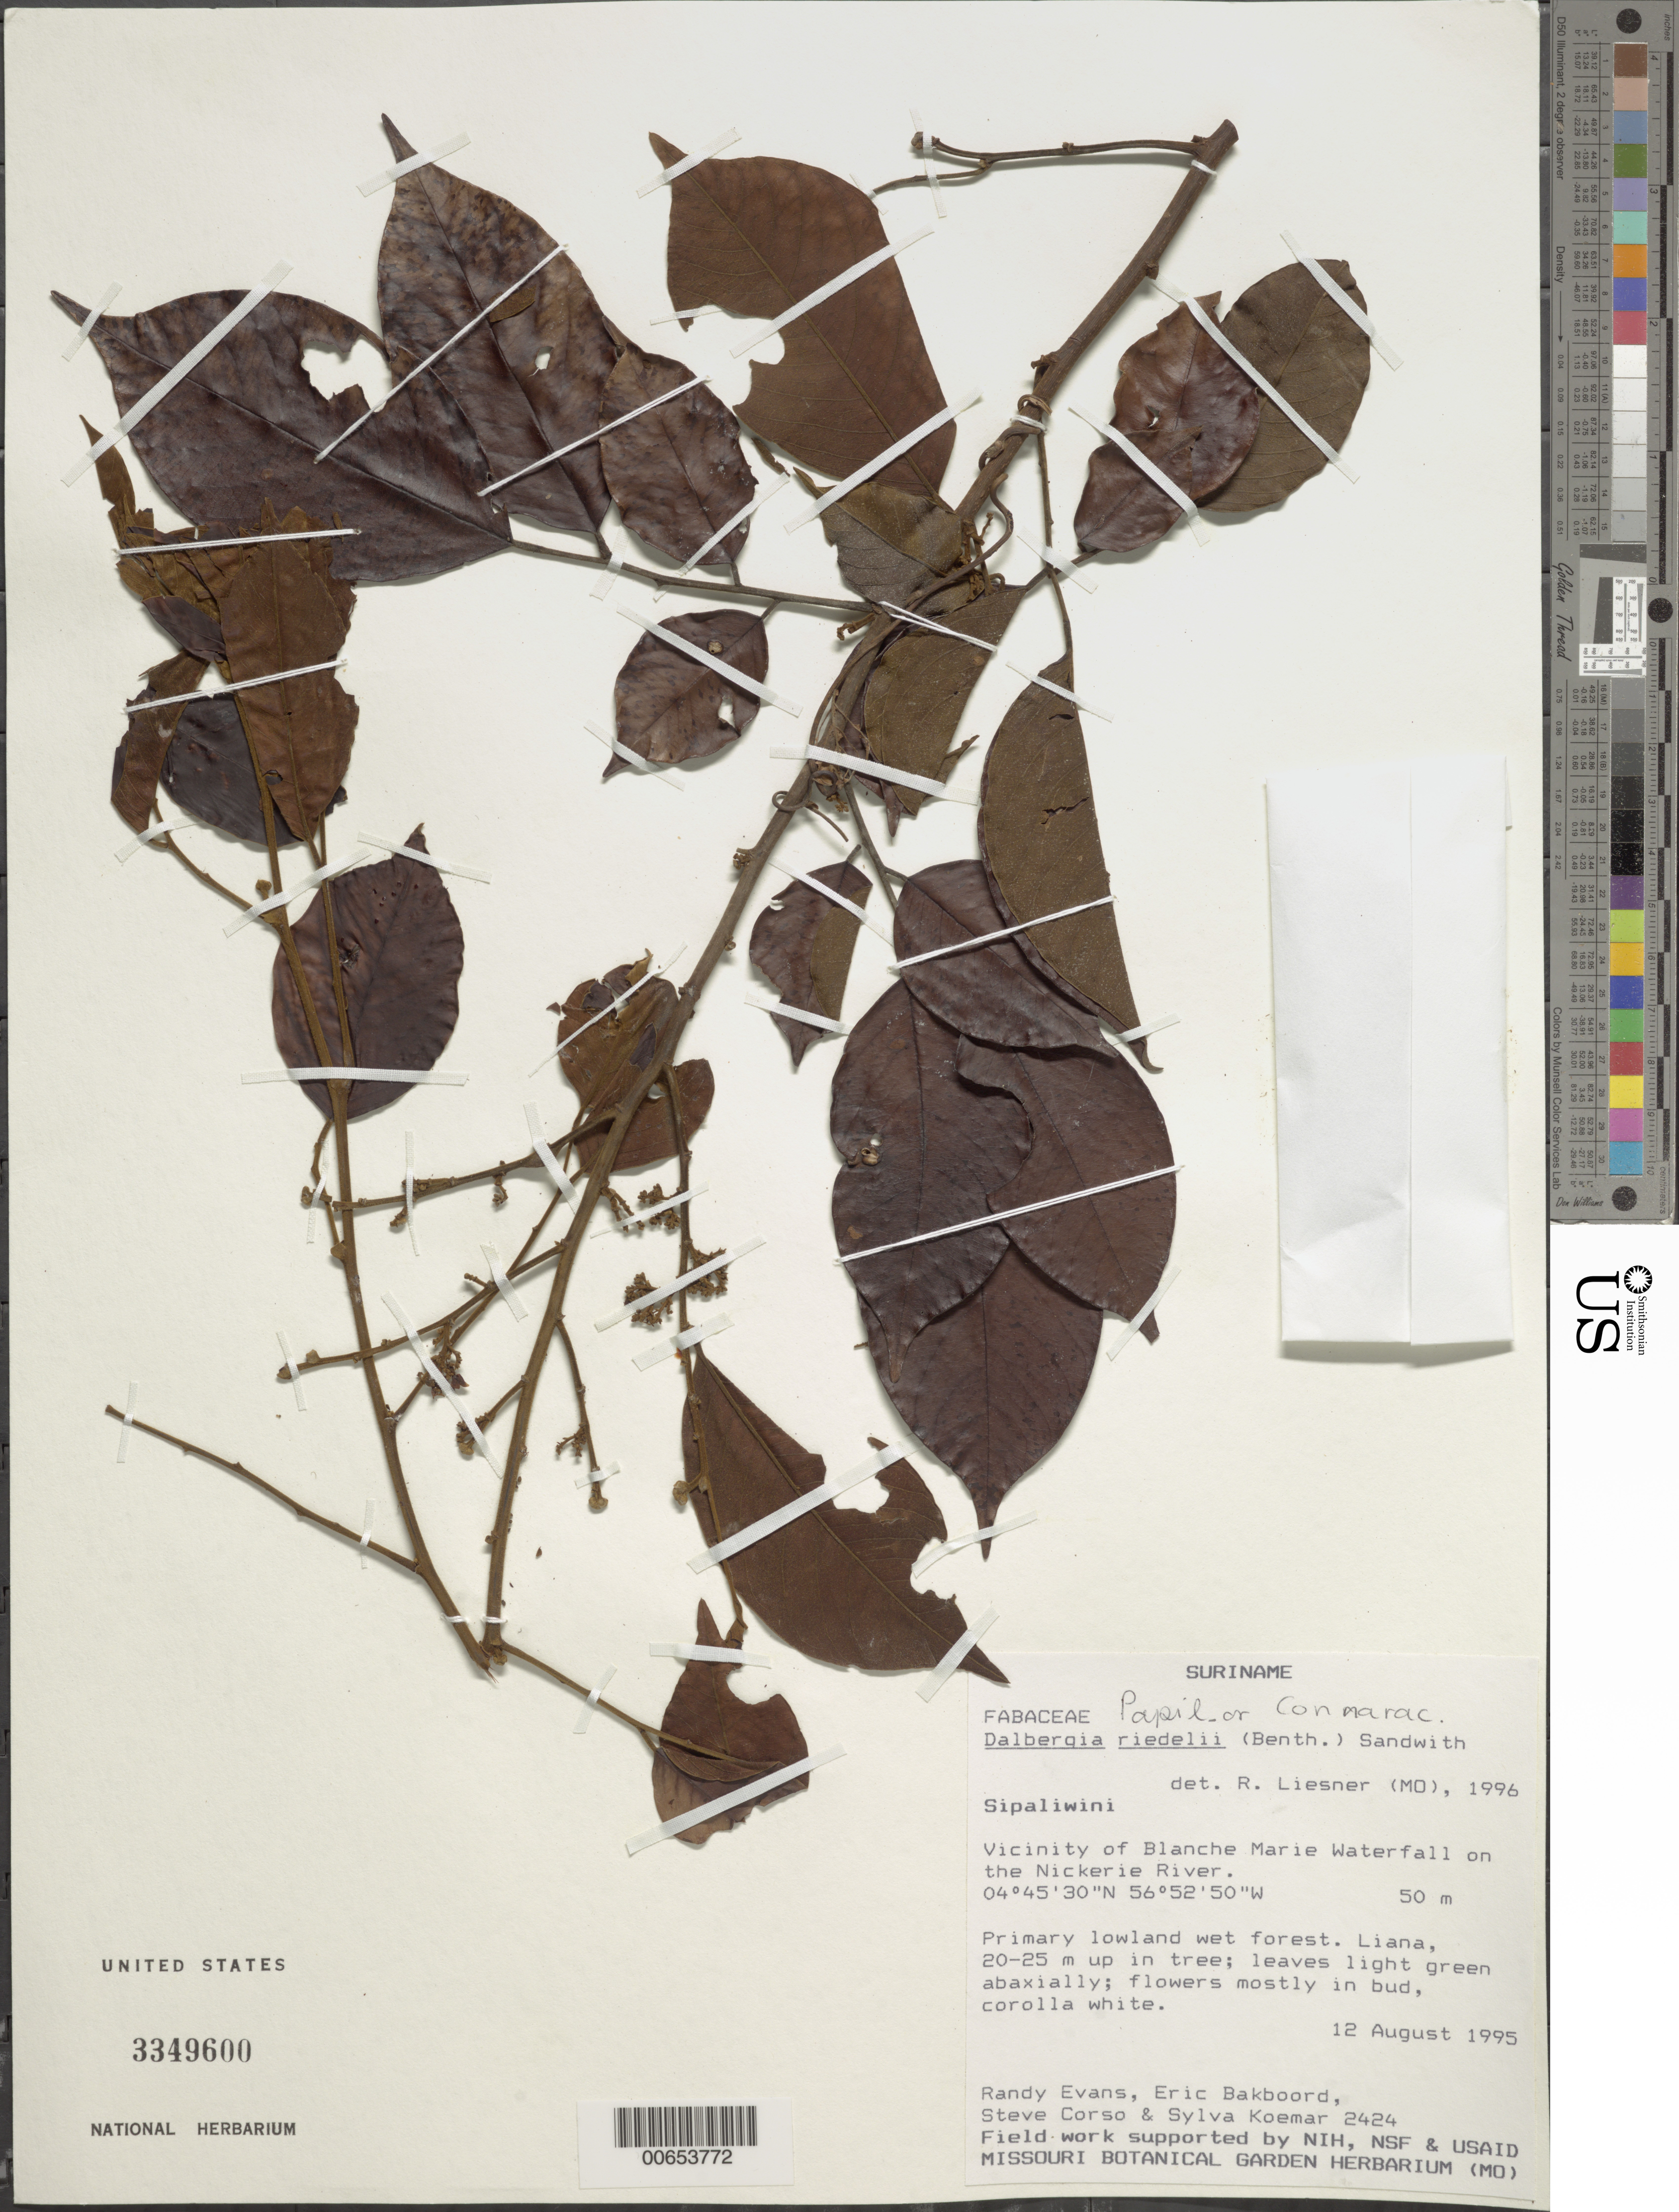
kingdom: Plantae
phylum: Tracheophyta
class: Magnoliopsida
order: Fabales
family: Fabaceae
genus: Dalbergia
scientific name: Dalbergia riedelii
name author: (Benth.) Sandwith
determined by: Liesner, R. L.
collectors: R. Evans, E. Bakboord, S. Corso & S. Koemar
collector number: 2424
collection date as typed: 12-Aug-95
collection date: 1995-08-12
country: Suriname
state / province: Sipaliwini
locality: Blanche Marie Waterfall, vic., on Nickerie R.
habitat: Primary lowland wet forest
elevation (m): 50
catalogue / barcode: US 3349600